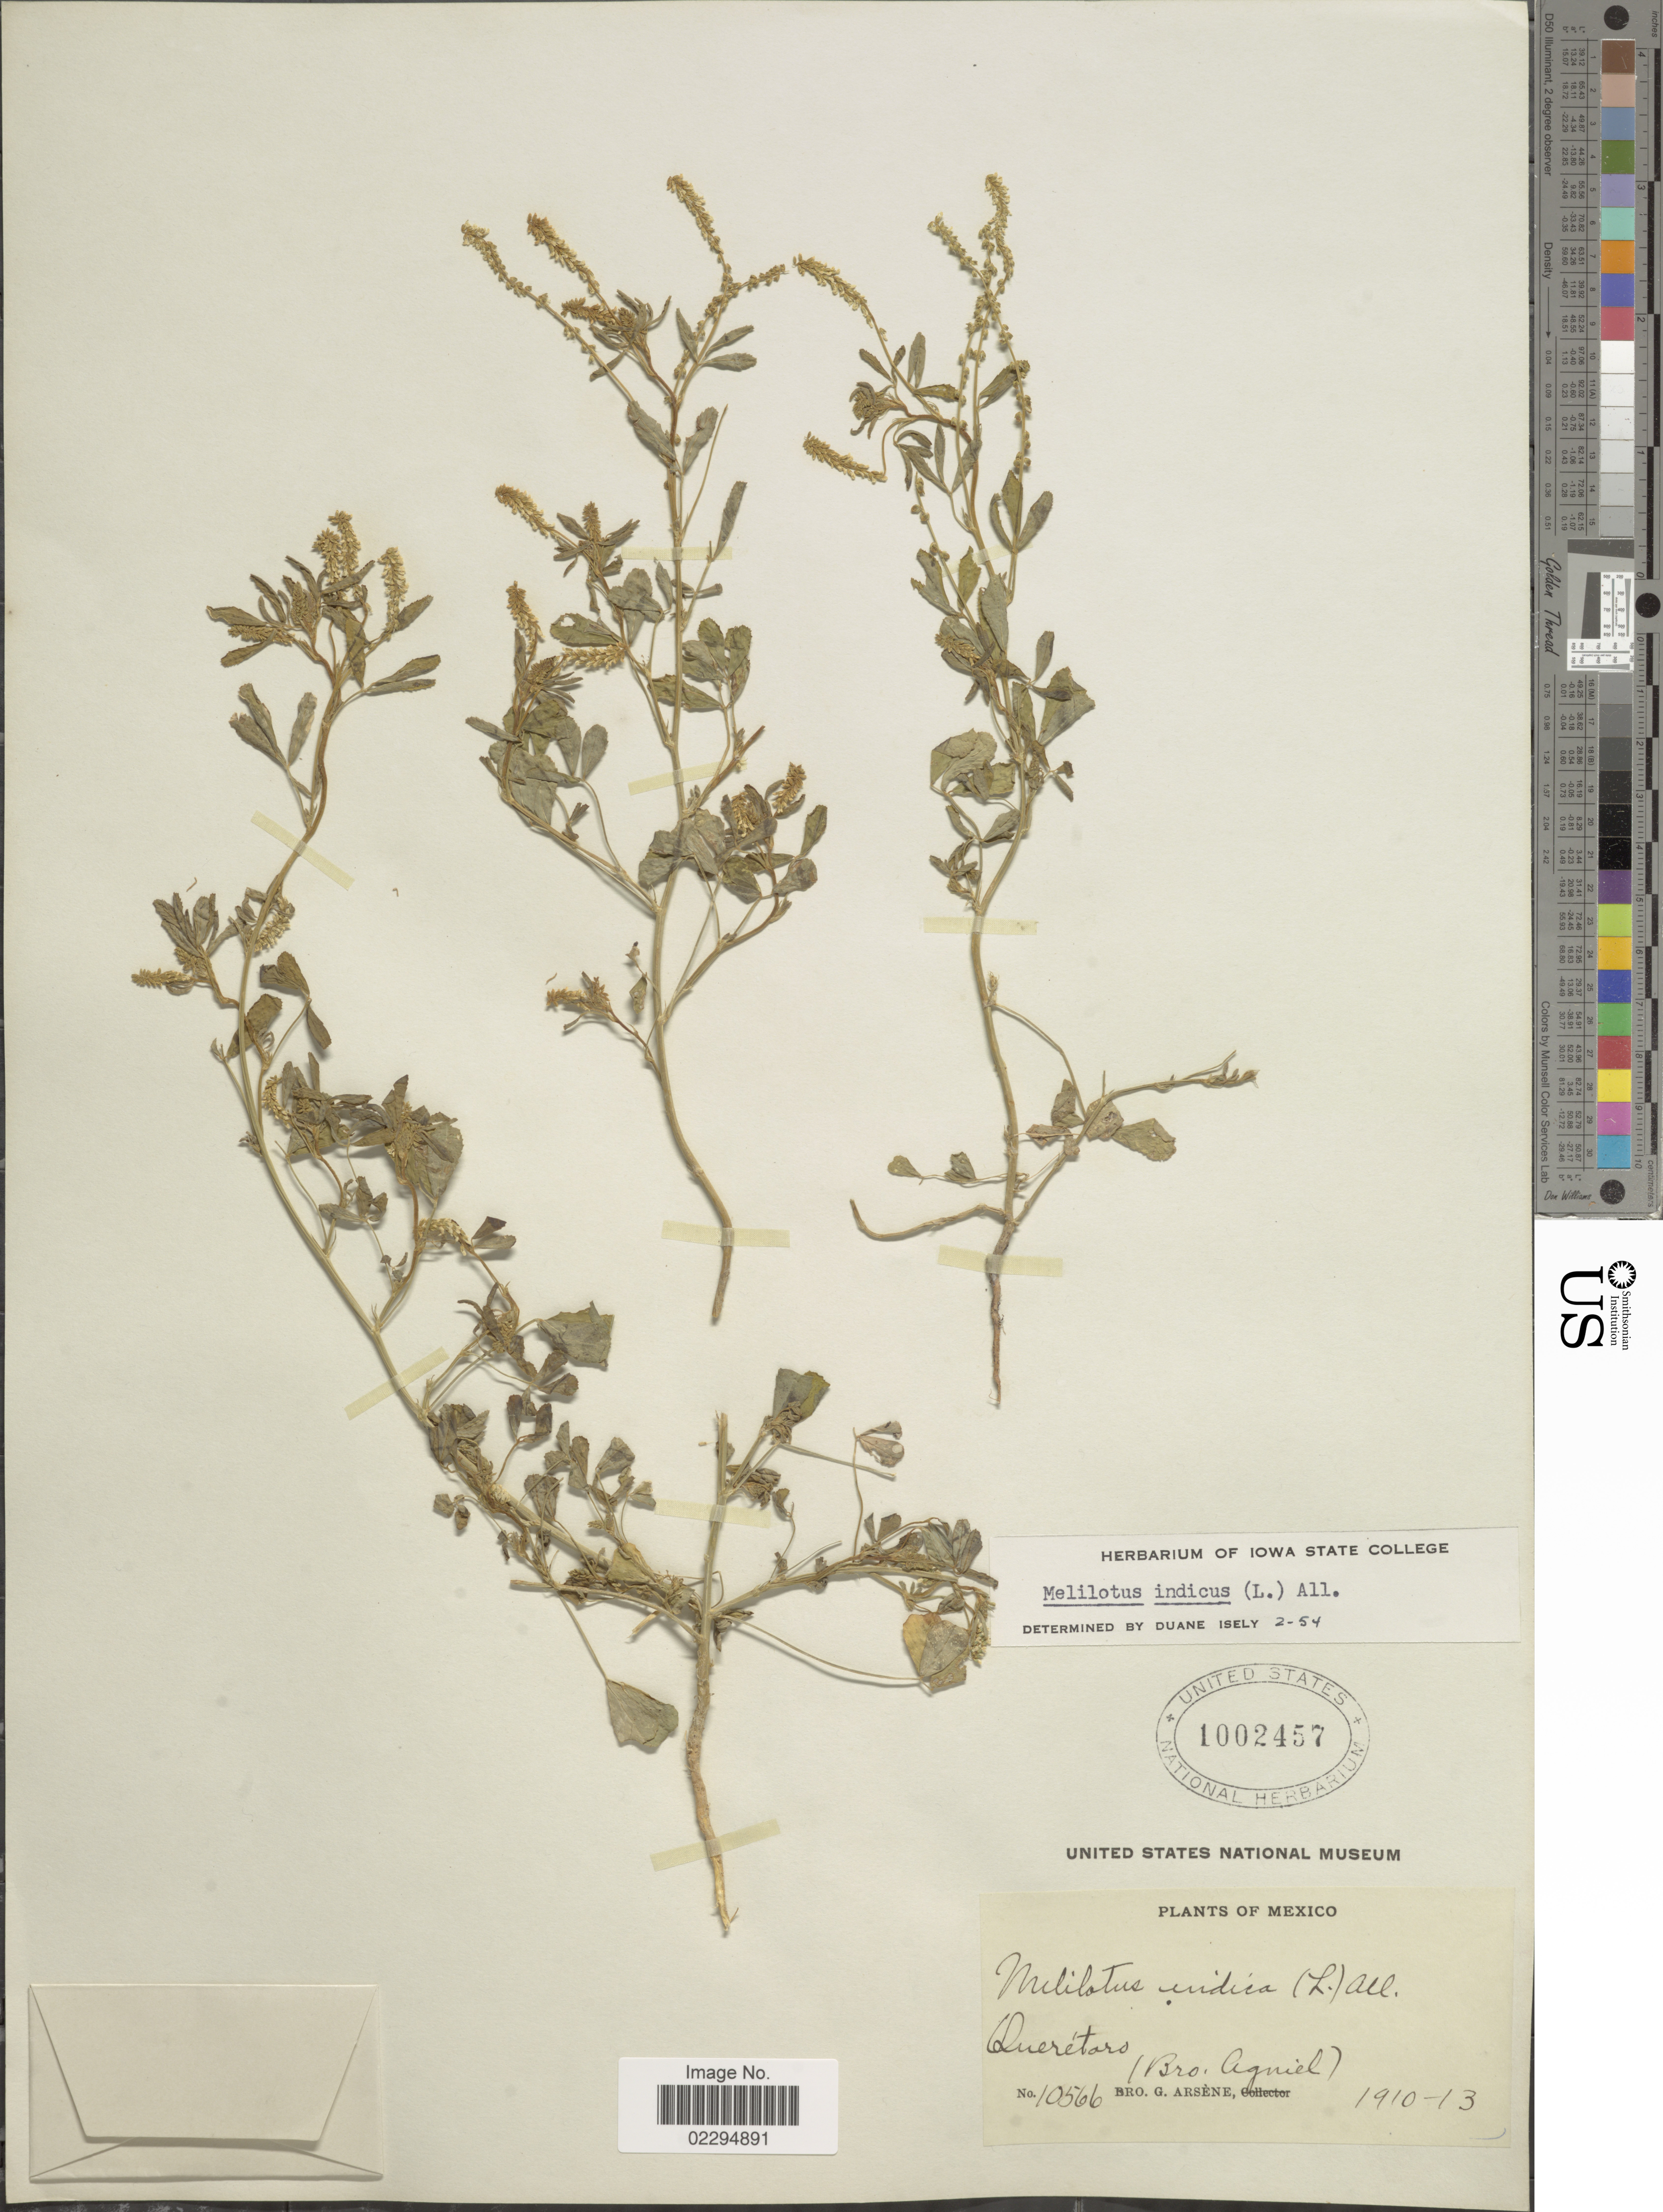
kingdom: Plantae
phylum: Tracheophyta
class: Magnoliopsida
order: Fabales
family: Fabaceae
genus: Melilotus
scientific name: Melilotus indicus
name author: (L.) All.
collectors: Bro. Agniel & Bro. G. Arsène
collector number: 10566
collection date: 1910/1913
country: Mexico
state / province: Querétaro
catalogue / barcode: US 1002457